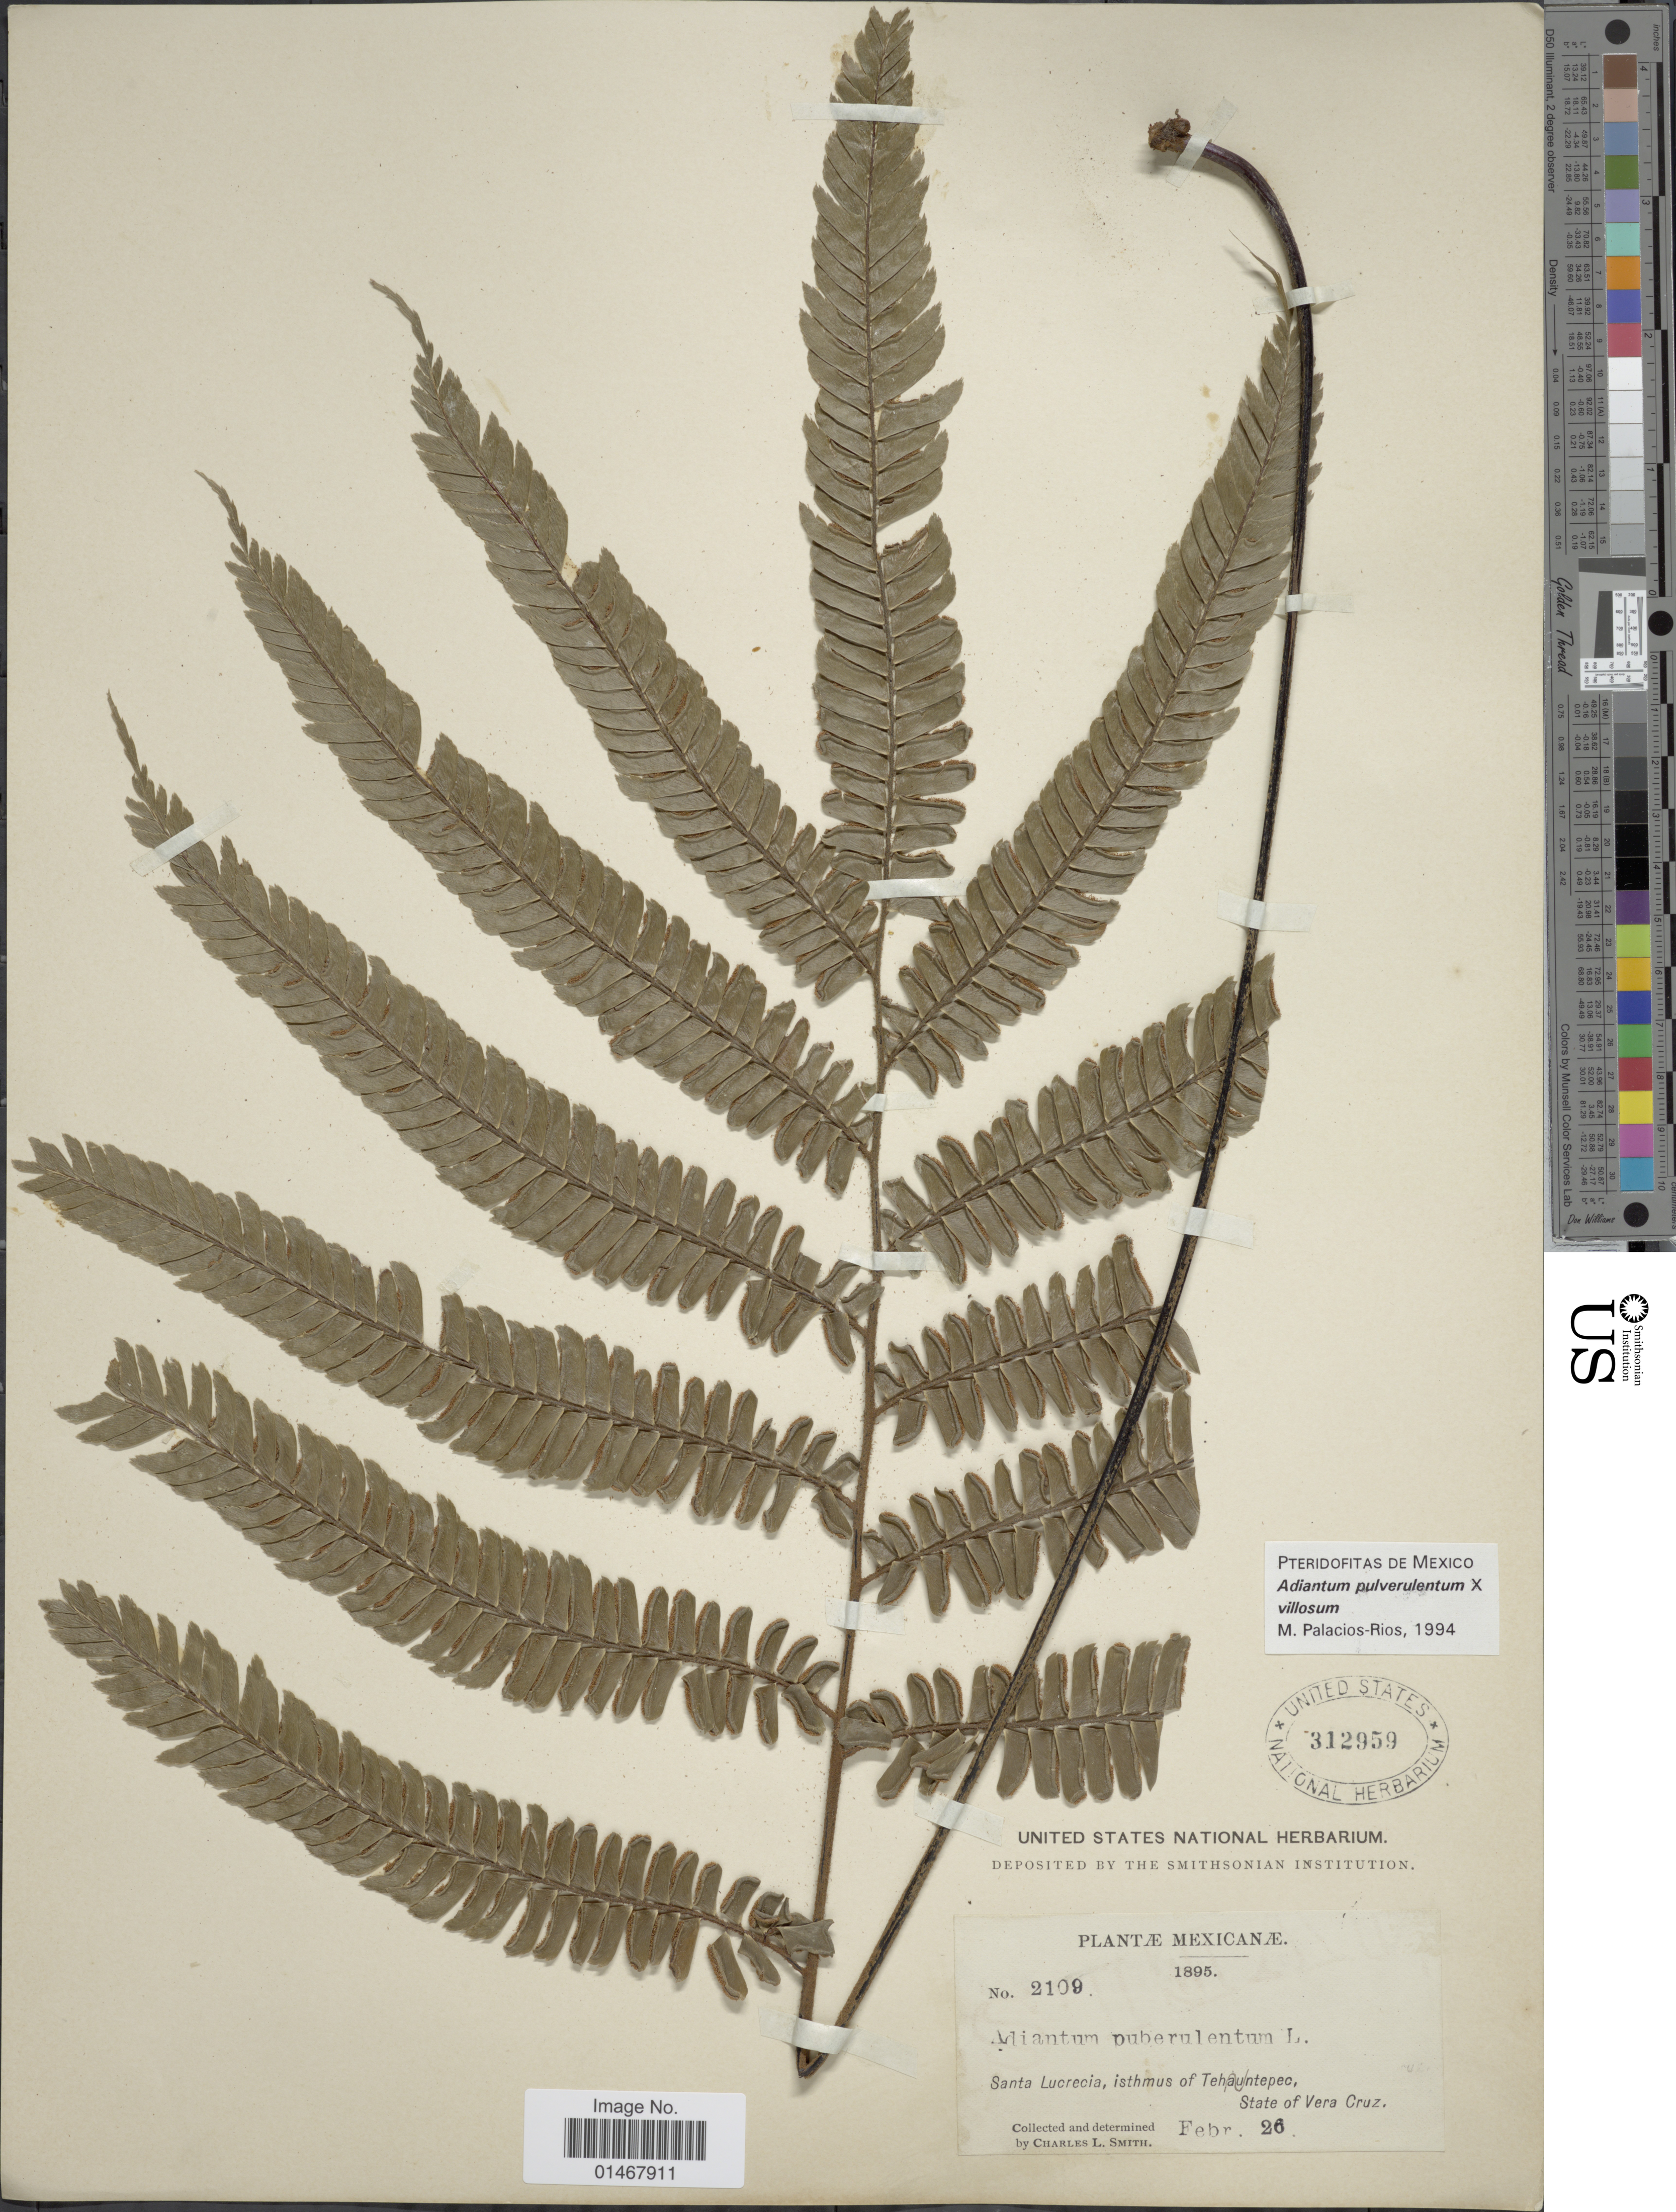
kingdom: Plantae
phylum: Tracheophyta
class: Polypodiopsida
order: Polypodiales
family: Pteridaceae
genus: Adiantum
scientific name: Adiantum pulverulentum x A. villosum L.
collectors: A. C. Smith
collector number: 2109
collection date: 1895-02-26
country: Mexico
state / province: Veracruz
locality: Santa Lucrecia, isthmus of Tehuantepec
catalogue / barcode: US 312959